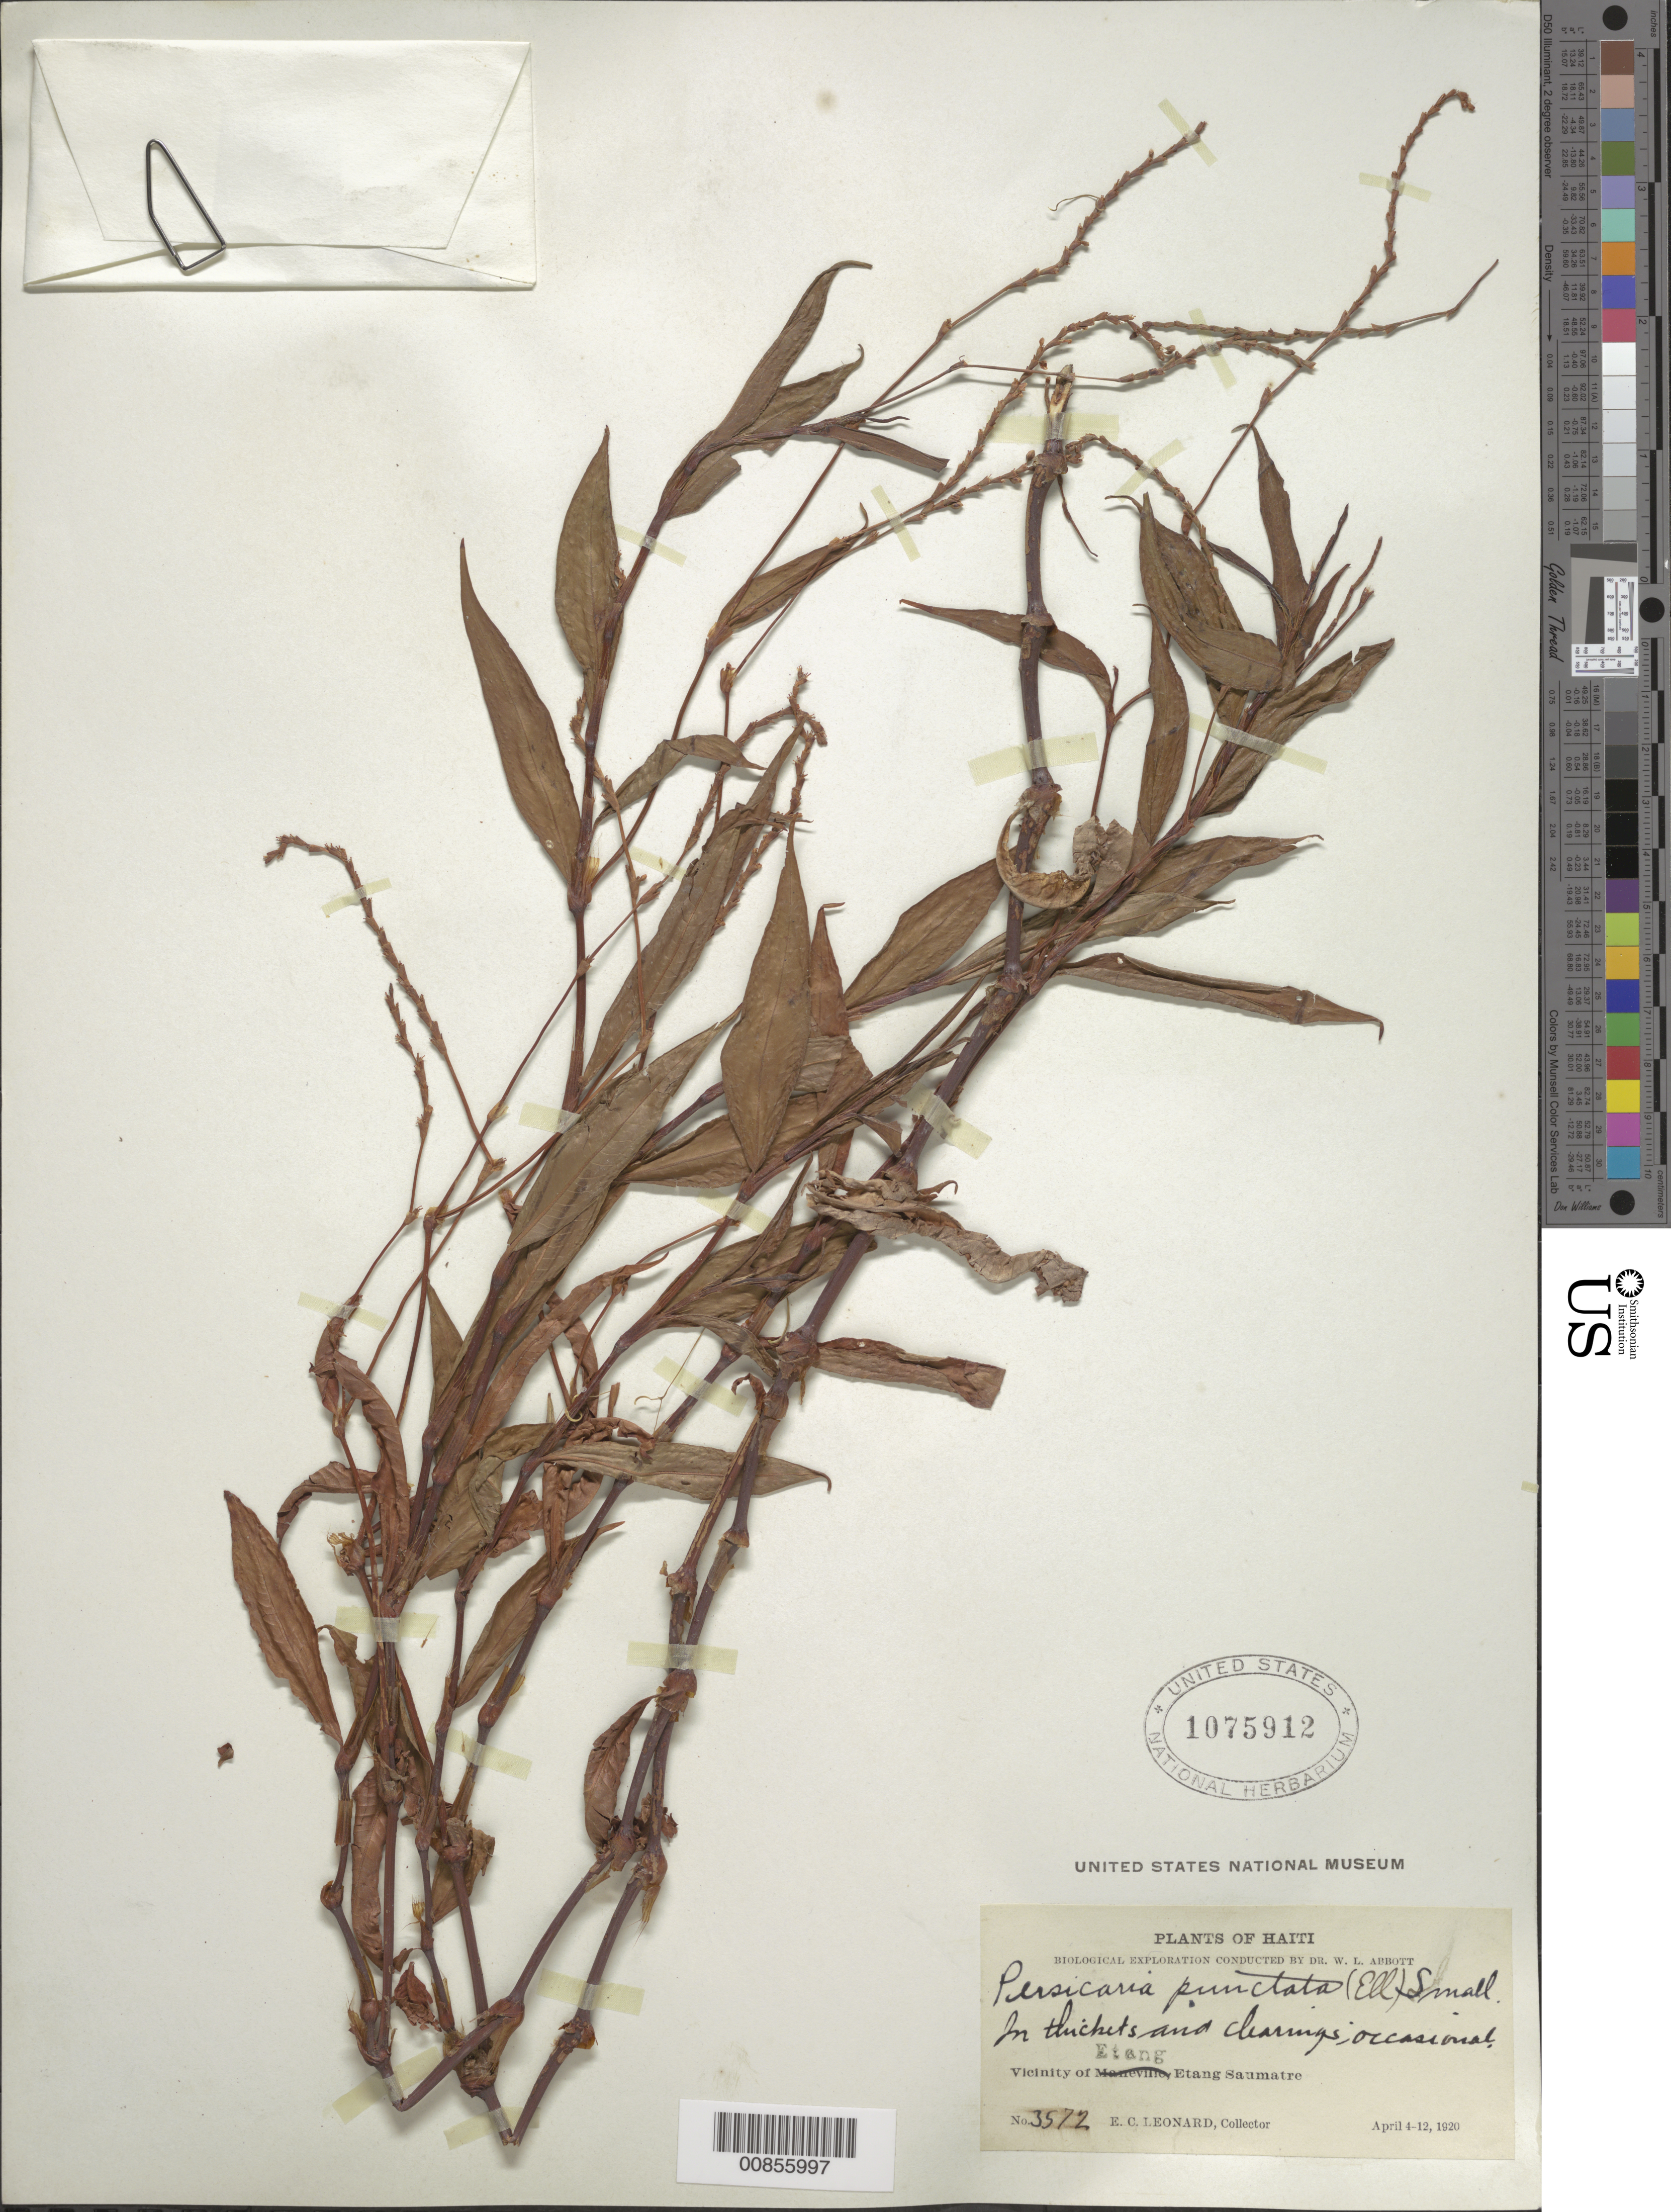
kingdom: Plantae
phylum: Tracheophyta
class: Magnoliopsida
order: Caryophyllales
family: Polygonaceae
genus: Polygonum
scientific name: Polygonum punctatum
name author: Elliott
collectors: E. C. Leonard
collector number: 3572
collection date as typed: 04 Apr 1920 to 12 Apr 1920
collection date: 1920-04-04/1920-04-12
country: Haiti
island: Hispaniola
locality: Vicinity of Etang, Etang Saumatre.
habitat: In thickets and clearings.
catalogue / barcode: US 1075912